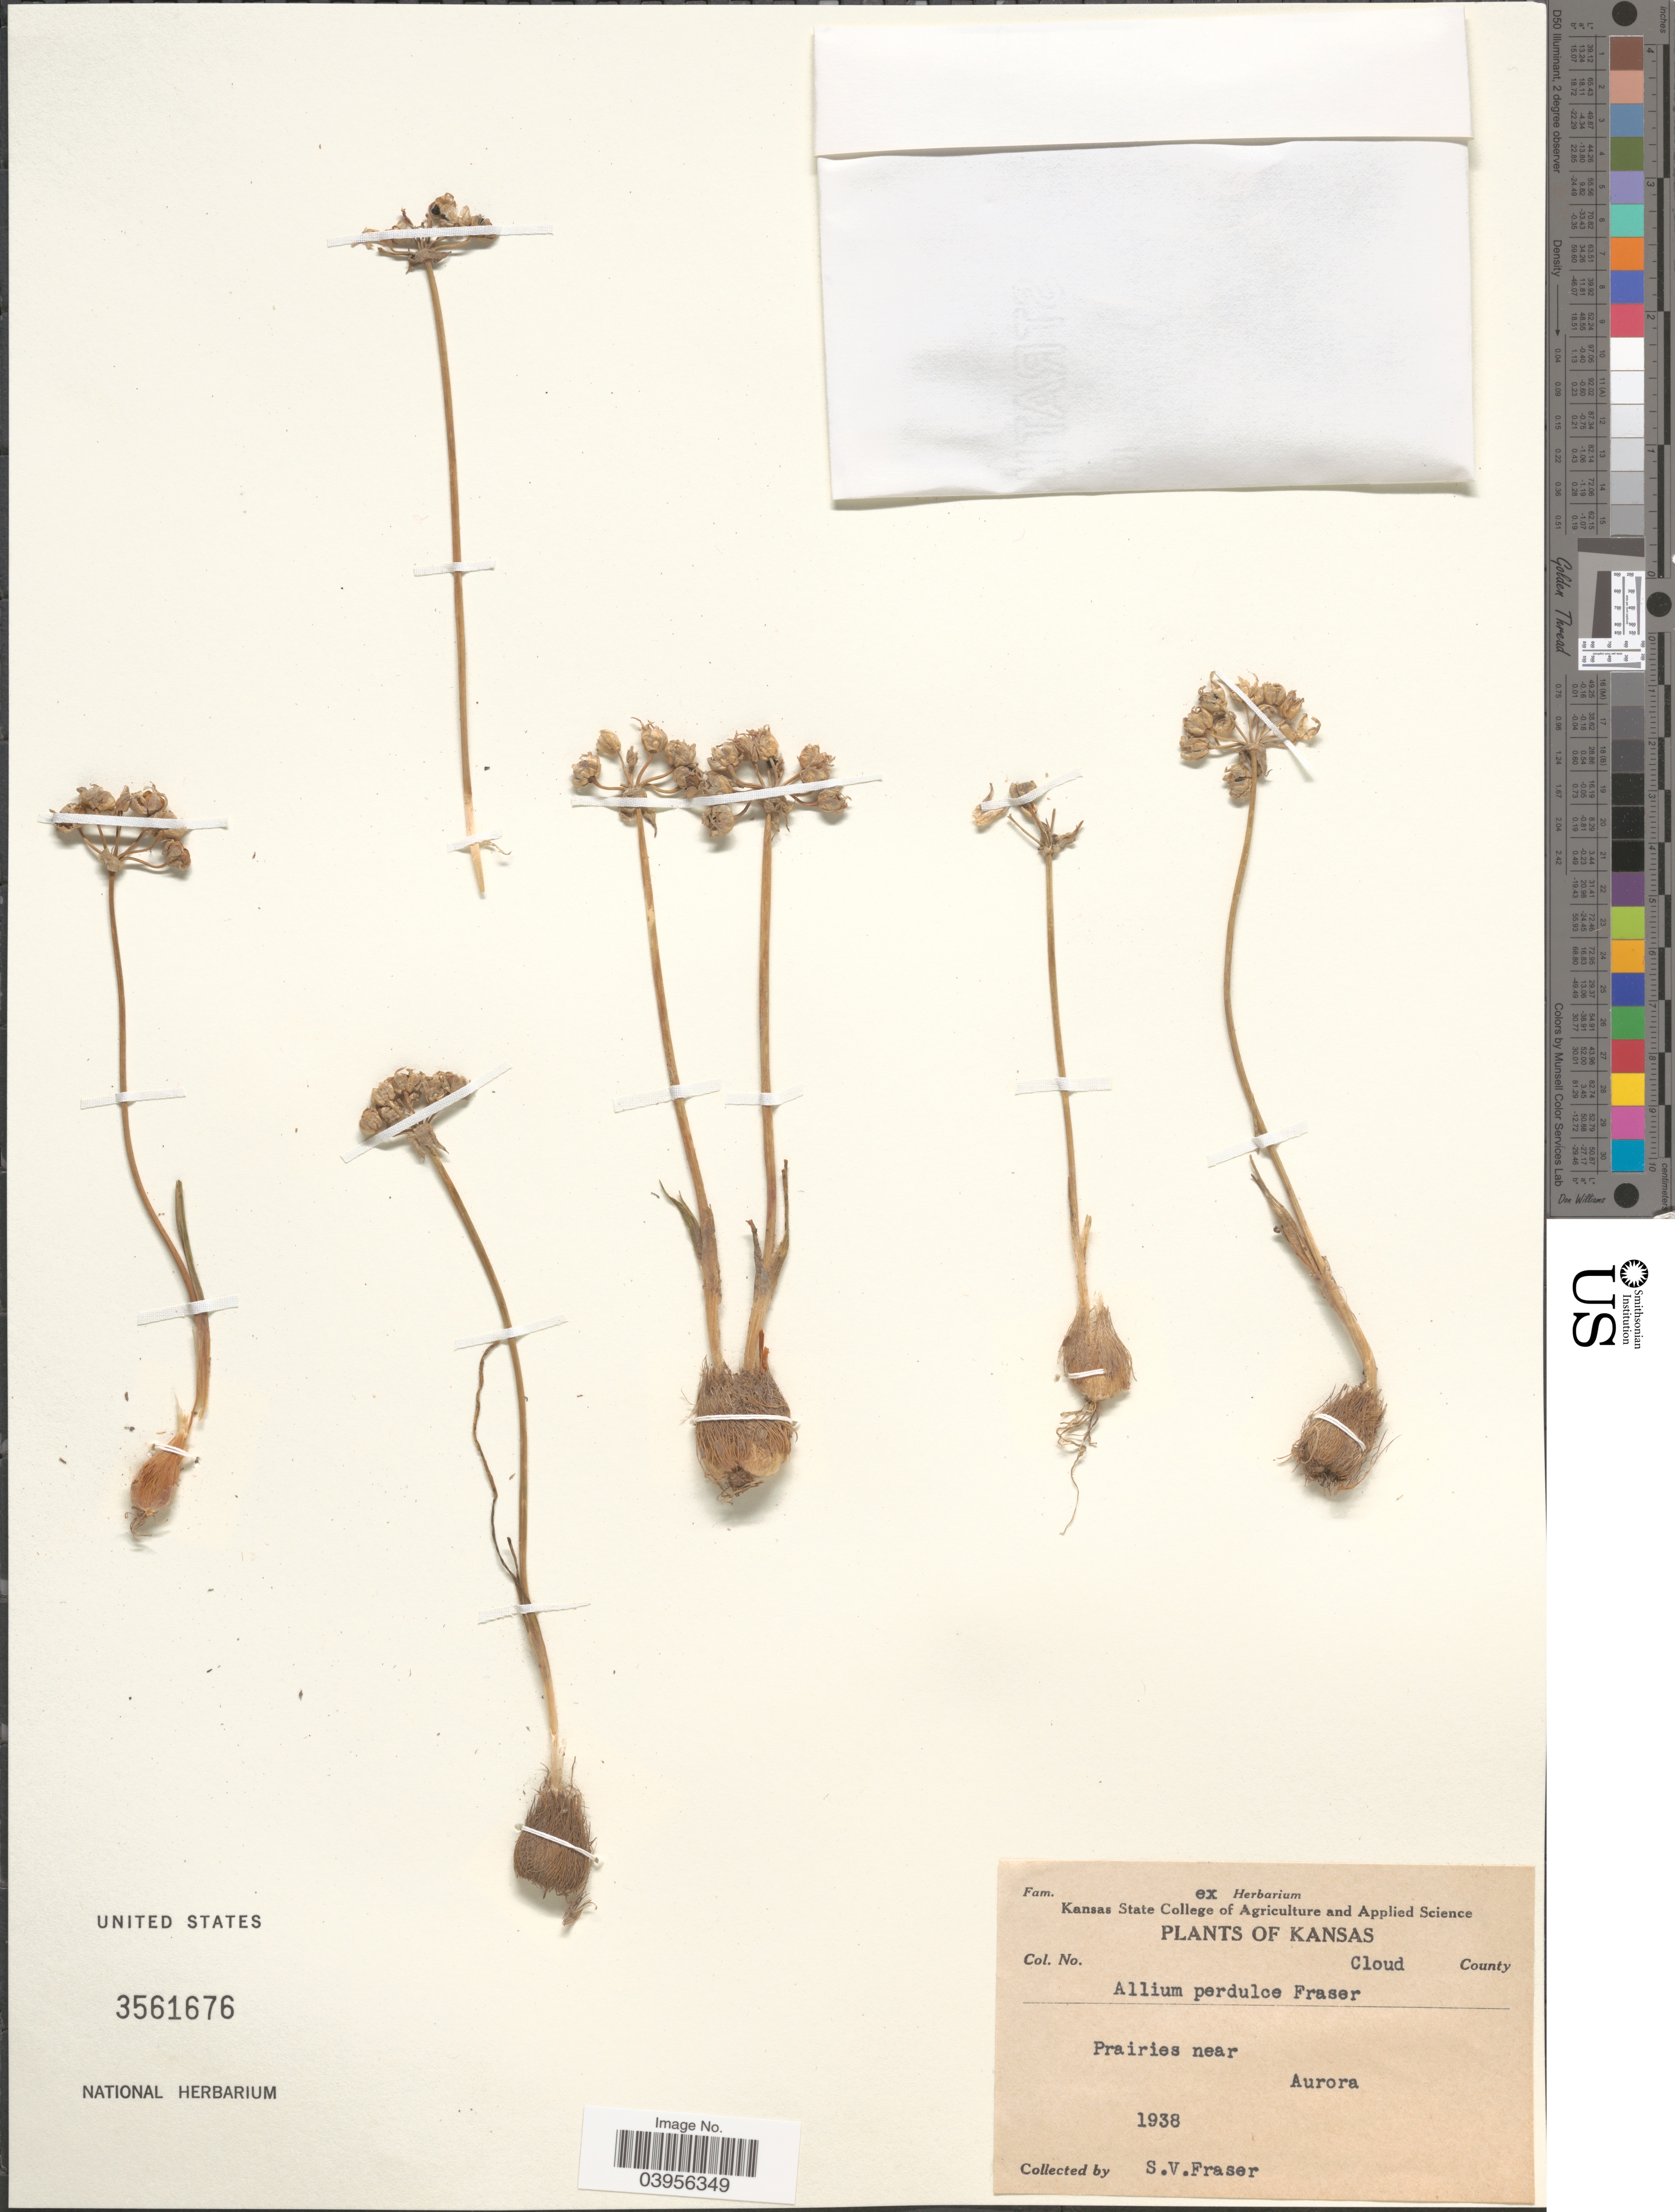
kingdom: Plantae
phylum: Tracheophyta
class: Liliopsida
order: Asparagales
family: Amaryllidaceae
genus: Allium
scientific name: Allium perdulce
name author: S.V. Fraser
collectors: S. Fraser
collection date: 1938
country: United States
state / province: Kansas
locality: Cloud County. Prairies near Aurora.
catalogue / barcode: US 3561676